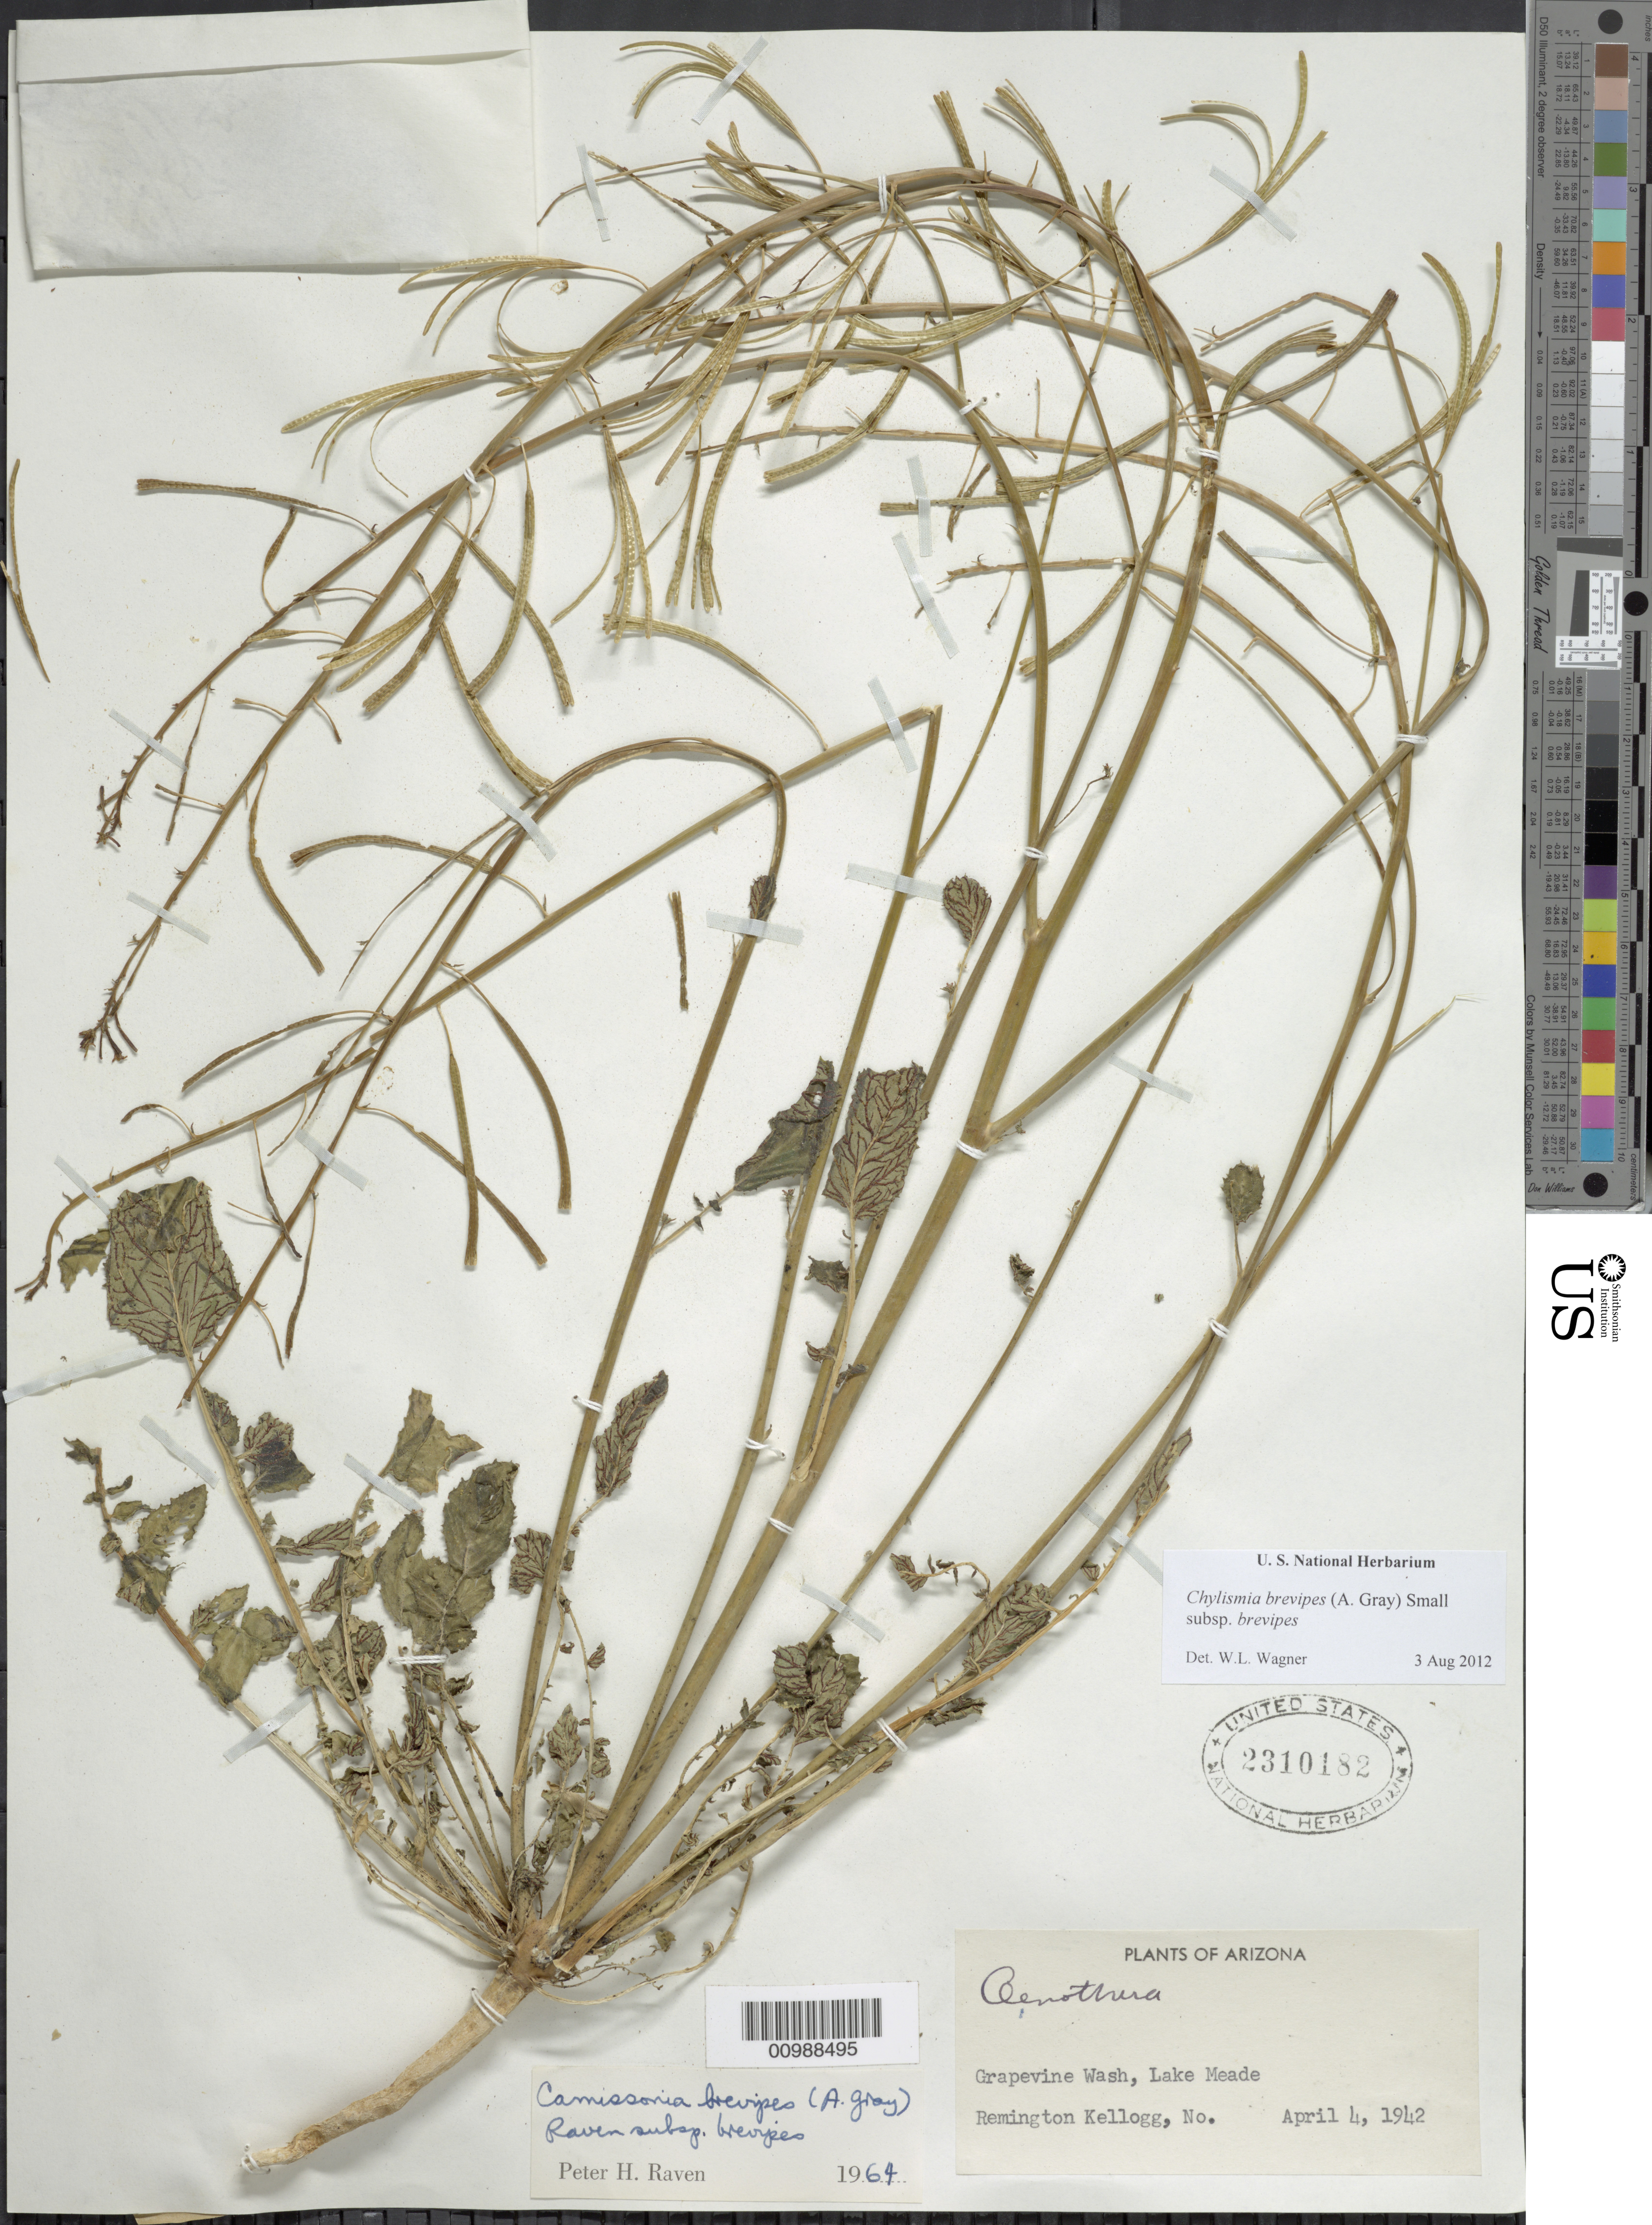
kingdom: Plantae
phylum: Tracheophyta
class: Magnoliopsida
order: Myrtales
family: Onagraceae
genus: Chylismia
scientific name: Chylismia brevipes subsp. brevipes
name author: (A. Gray) Small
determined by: Wagner, W. L., (BOT), Smithsonian Institution - National Museum of Natural History (UNITED STATES)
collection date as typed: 04 Aug 1942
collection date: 1942-08-04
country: United States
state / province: Arizona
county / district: Mohave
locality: Grapevine Wash, Lake Meade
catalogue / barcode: US 2310182